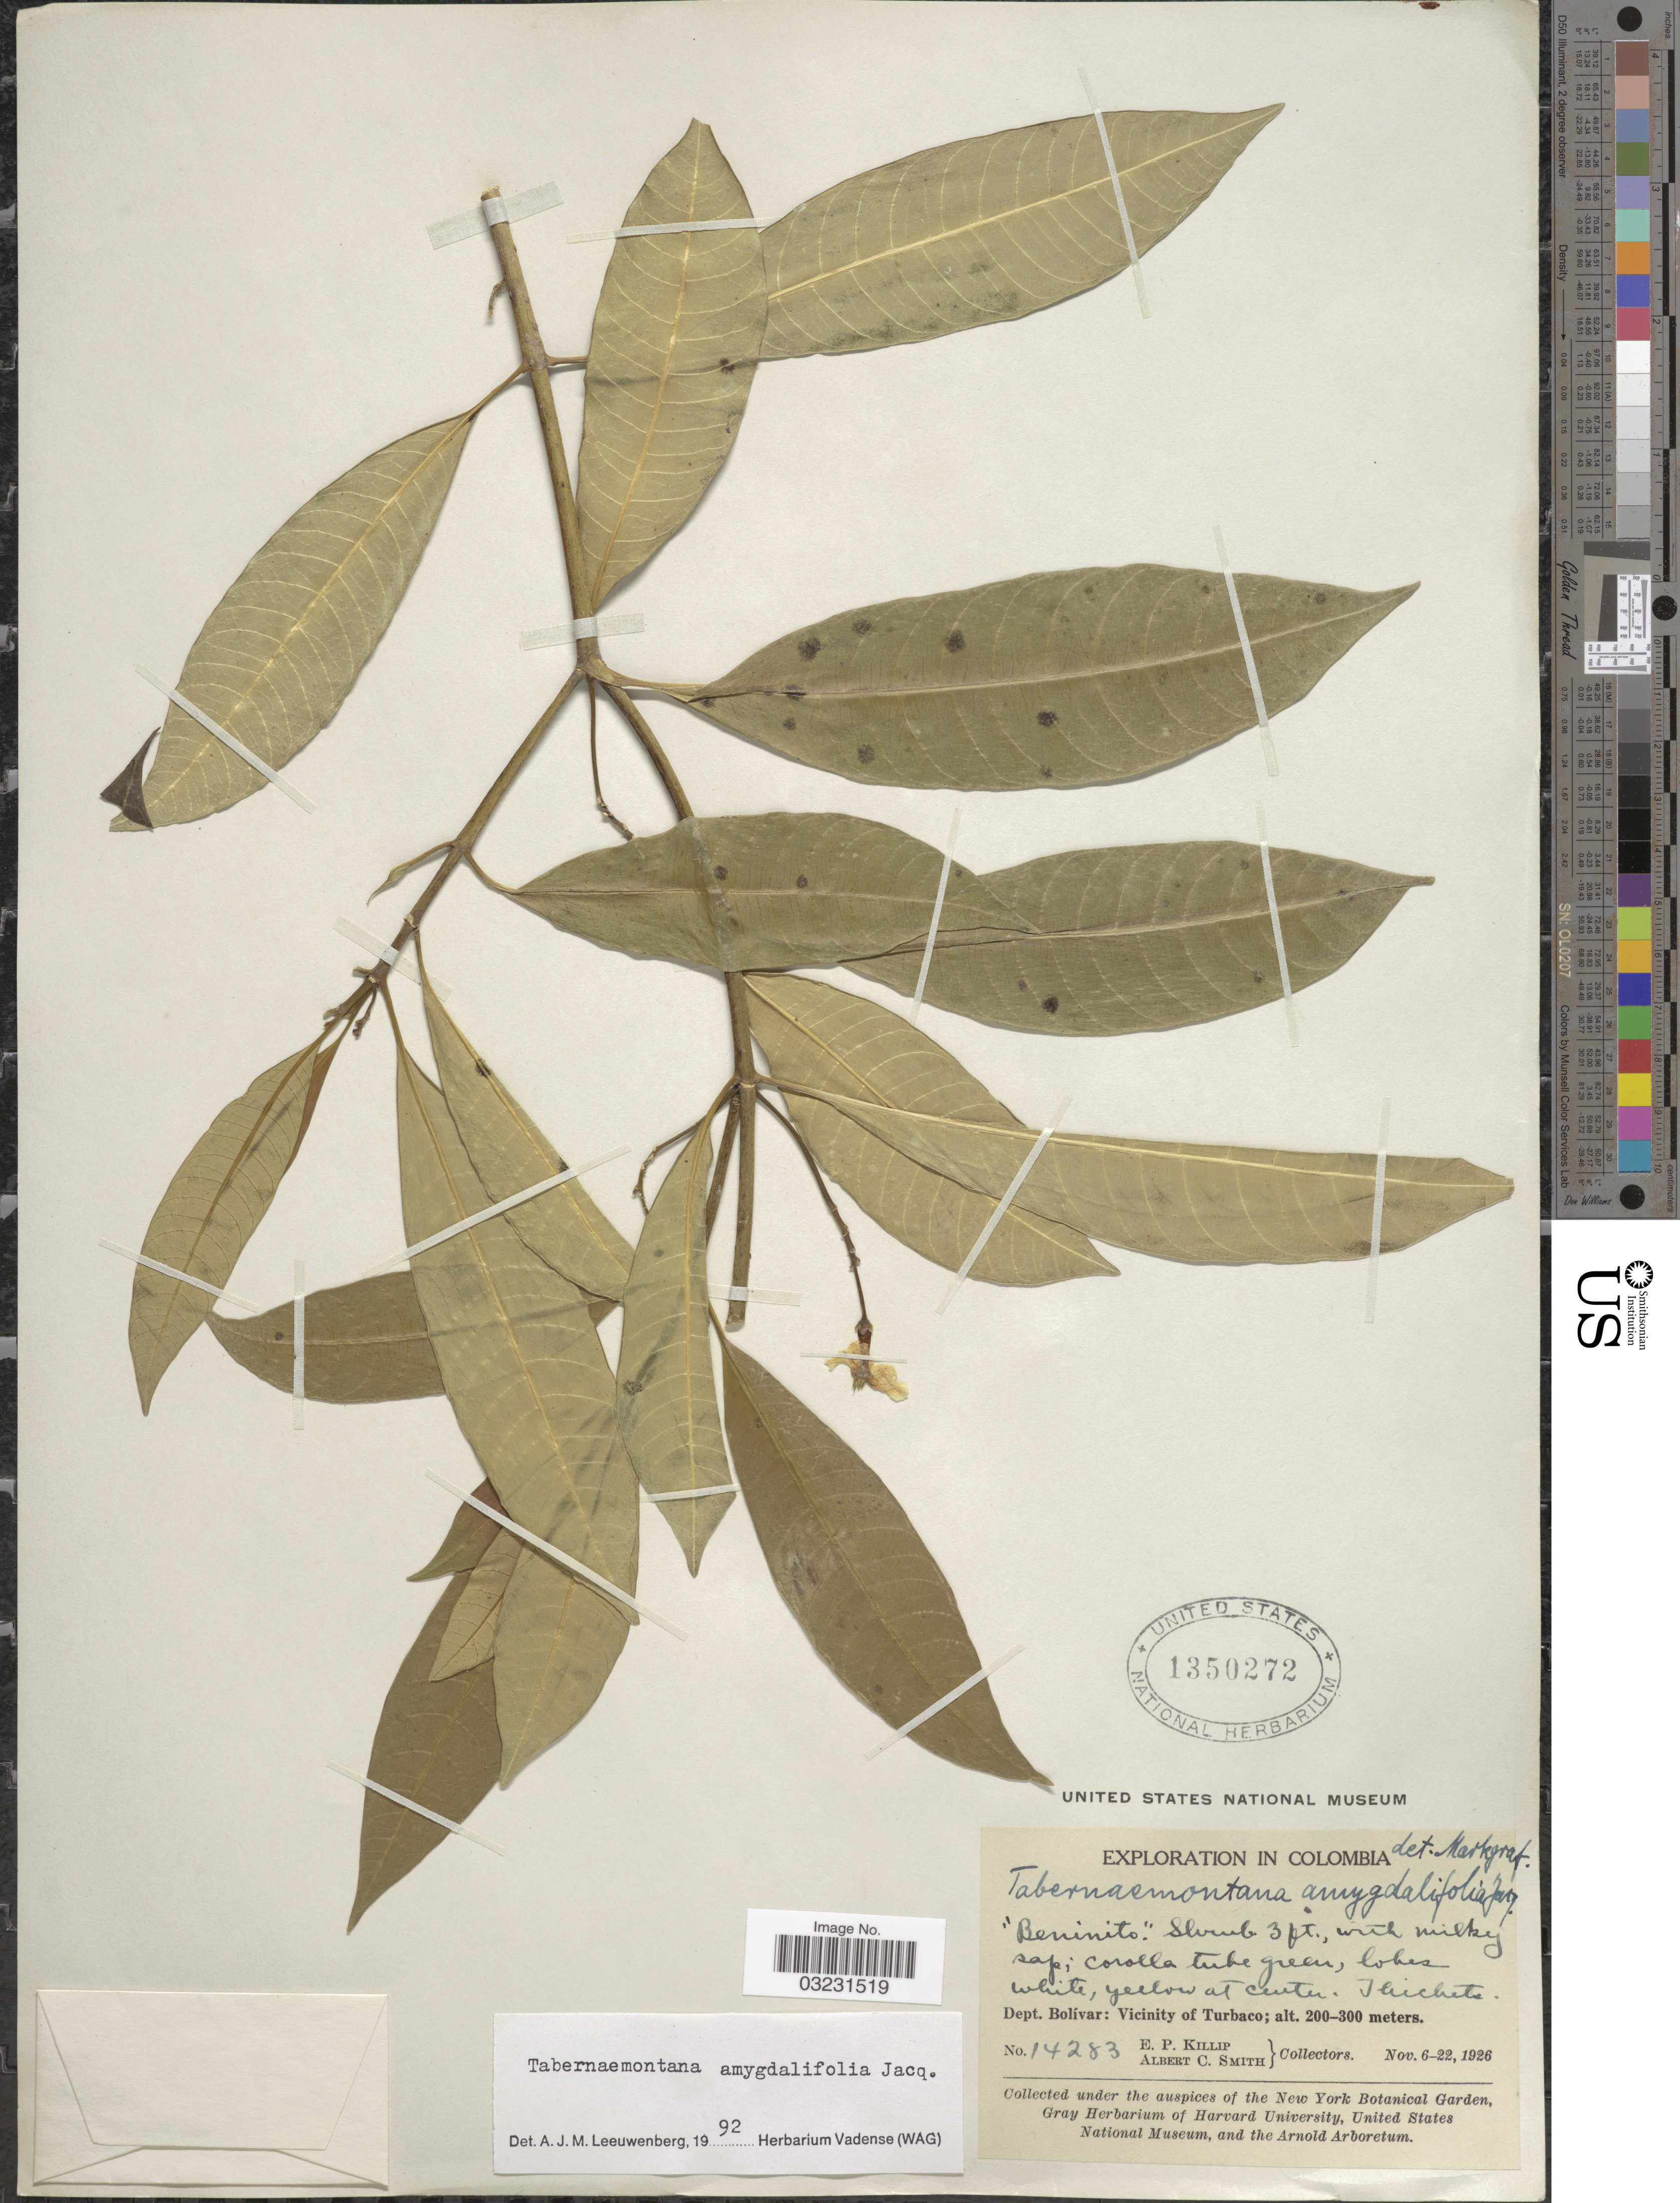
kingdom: Plantae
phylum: Tracheophyta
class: Magnoliopsida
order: Gentianales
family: Apocynaceae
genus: Tabernaemontana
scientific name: Tabernaemontana amygdalifolia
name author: Jacq.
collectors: E. P. Killip & A. C. Smith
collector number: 14283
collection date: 1926-11-06/1926-11-22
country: Colombia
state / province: Bolívar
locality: Dept. Bolívar: Vicinity of Turbaco.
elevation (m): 200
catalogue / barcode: US 1350272